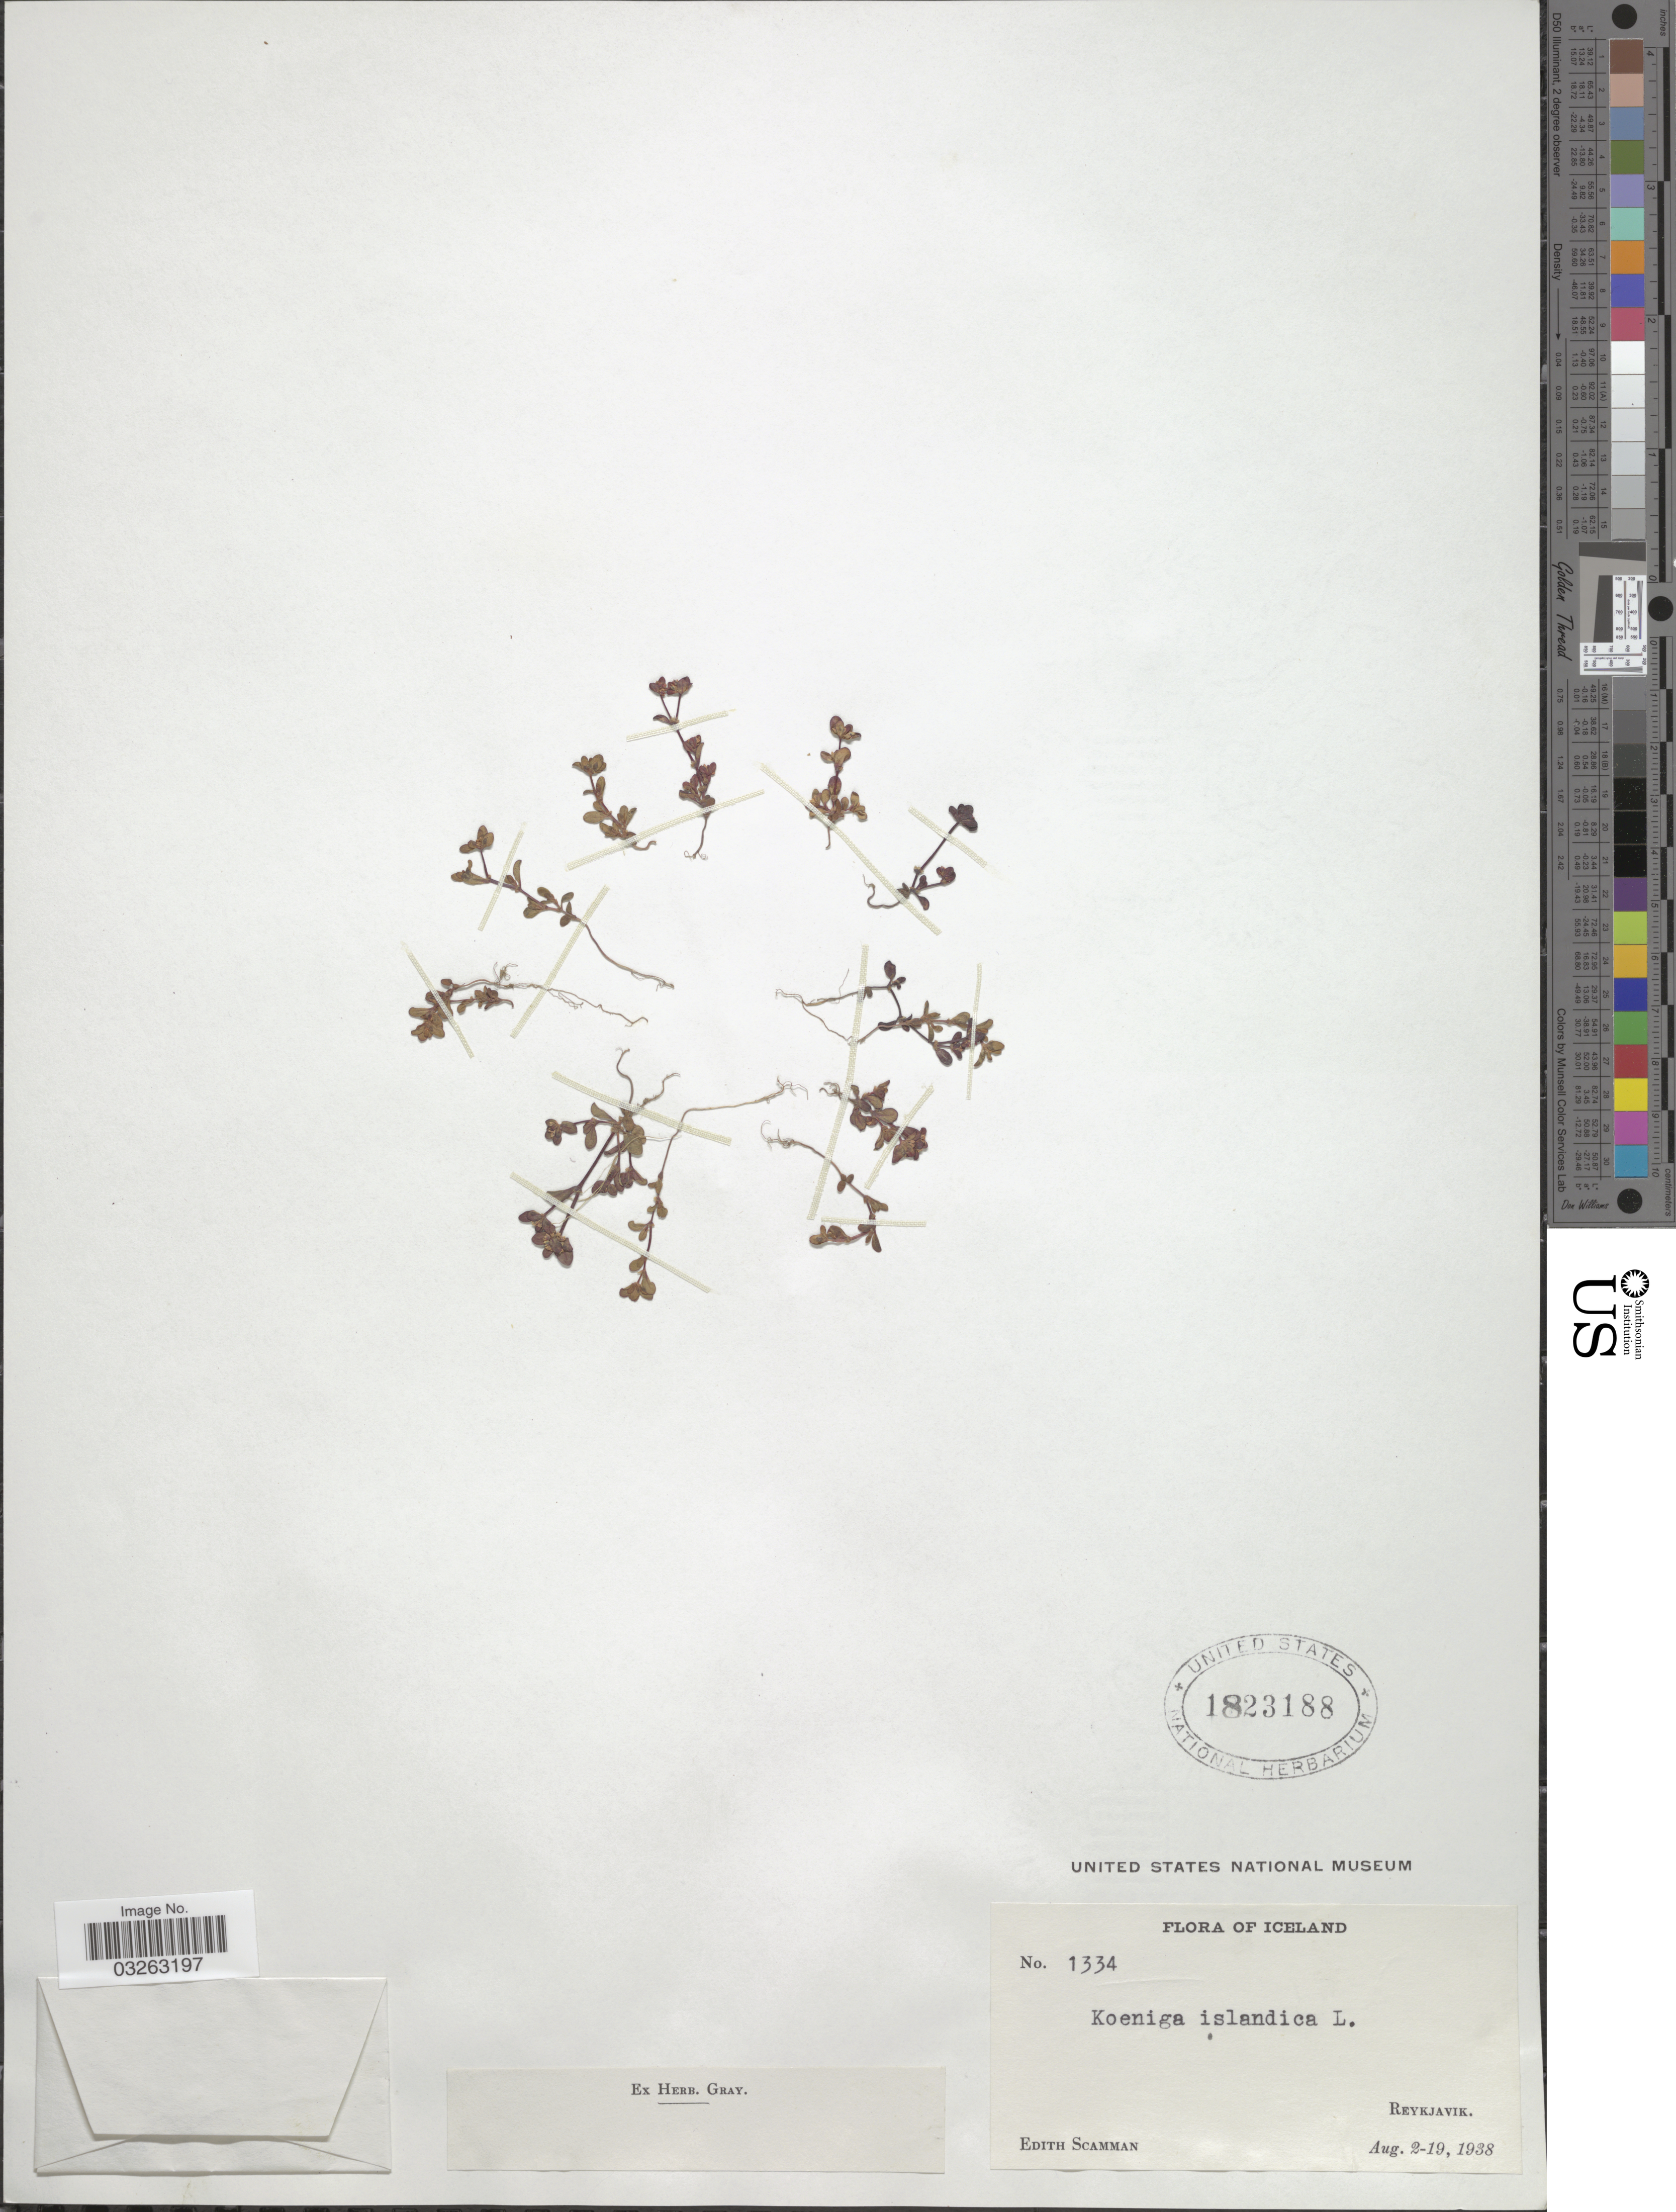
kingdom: Plantae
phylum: Tracheophyta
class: Magnoliopsida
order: Caryophyllales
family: Polygonaceae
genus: Koenigia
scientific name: Koenigia islandica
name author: L.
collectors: E. Scamman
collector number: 1334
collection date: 1938-08-02/1938-08-19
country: Iceland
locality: Reykjavik.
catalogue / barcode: US 1823188